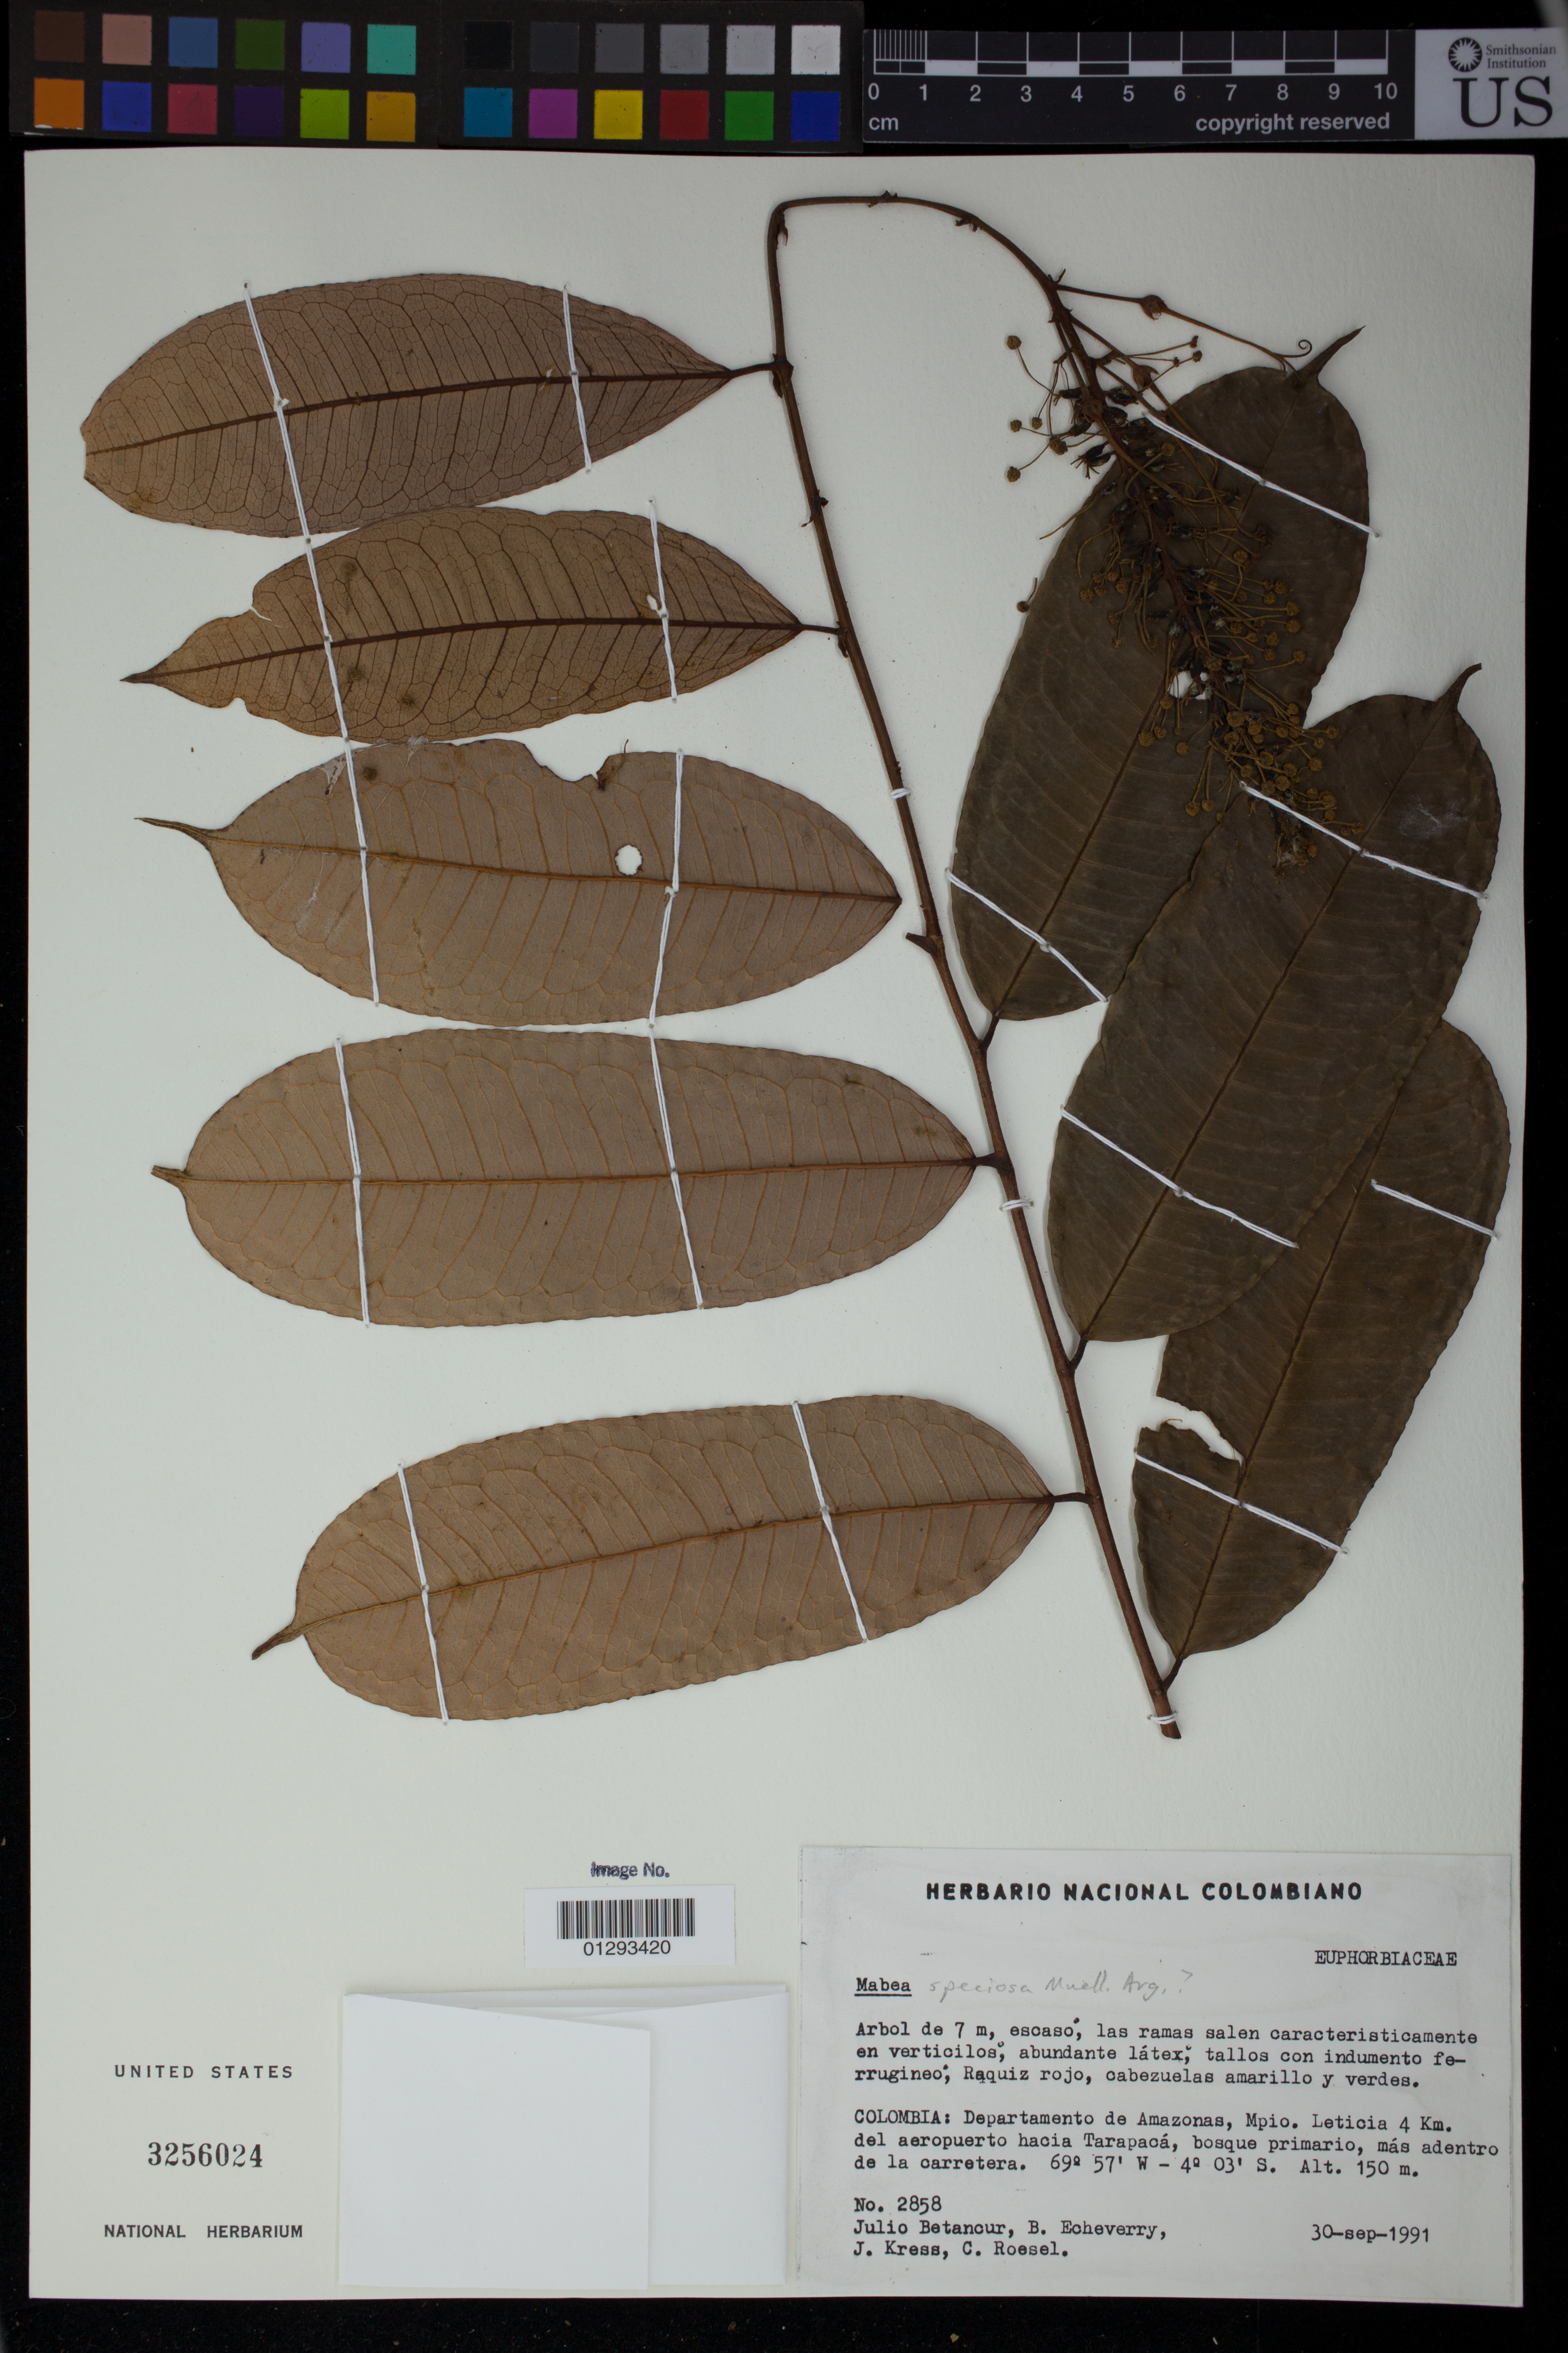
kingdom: Plantae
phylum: Tracheophyta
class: Magnoliopsida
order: Malpighiales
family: Euphorbiaceae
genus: Mabea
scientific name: Mabea speciosa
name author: Müll. Arg.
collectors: J. Betancur, B. Echeverry, J. Kress & C. S. Roesel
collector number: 2858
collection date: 1991-09-30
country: Colombia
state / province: Amazônas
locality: Mpio. Leticia 4 Km. del aeropuerto hacia Tarapaca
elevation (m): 150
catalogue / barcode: US 3256024